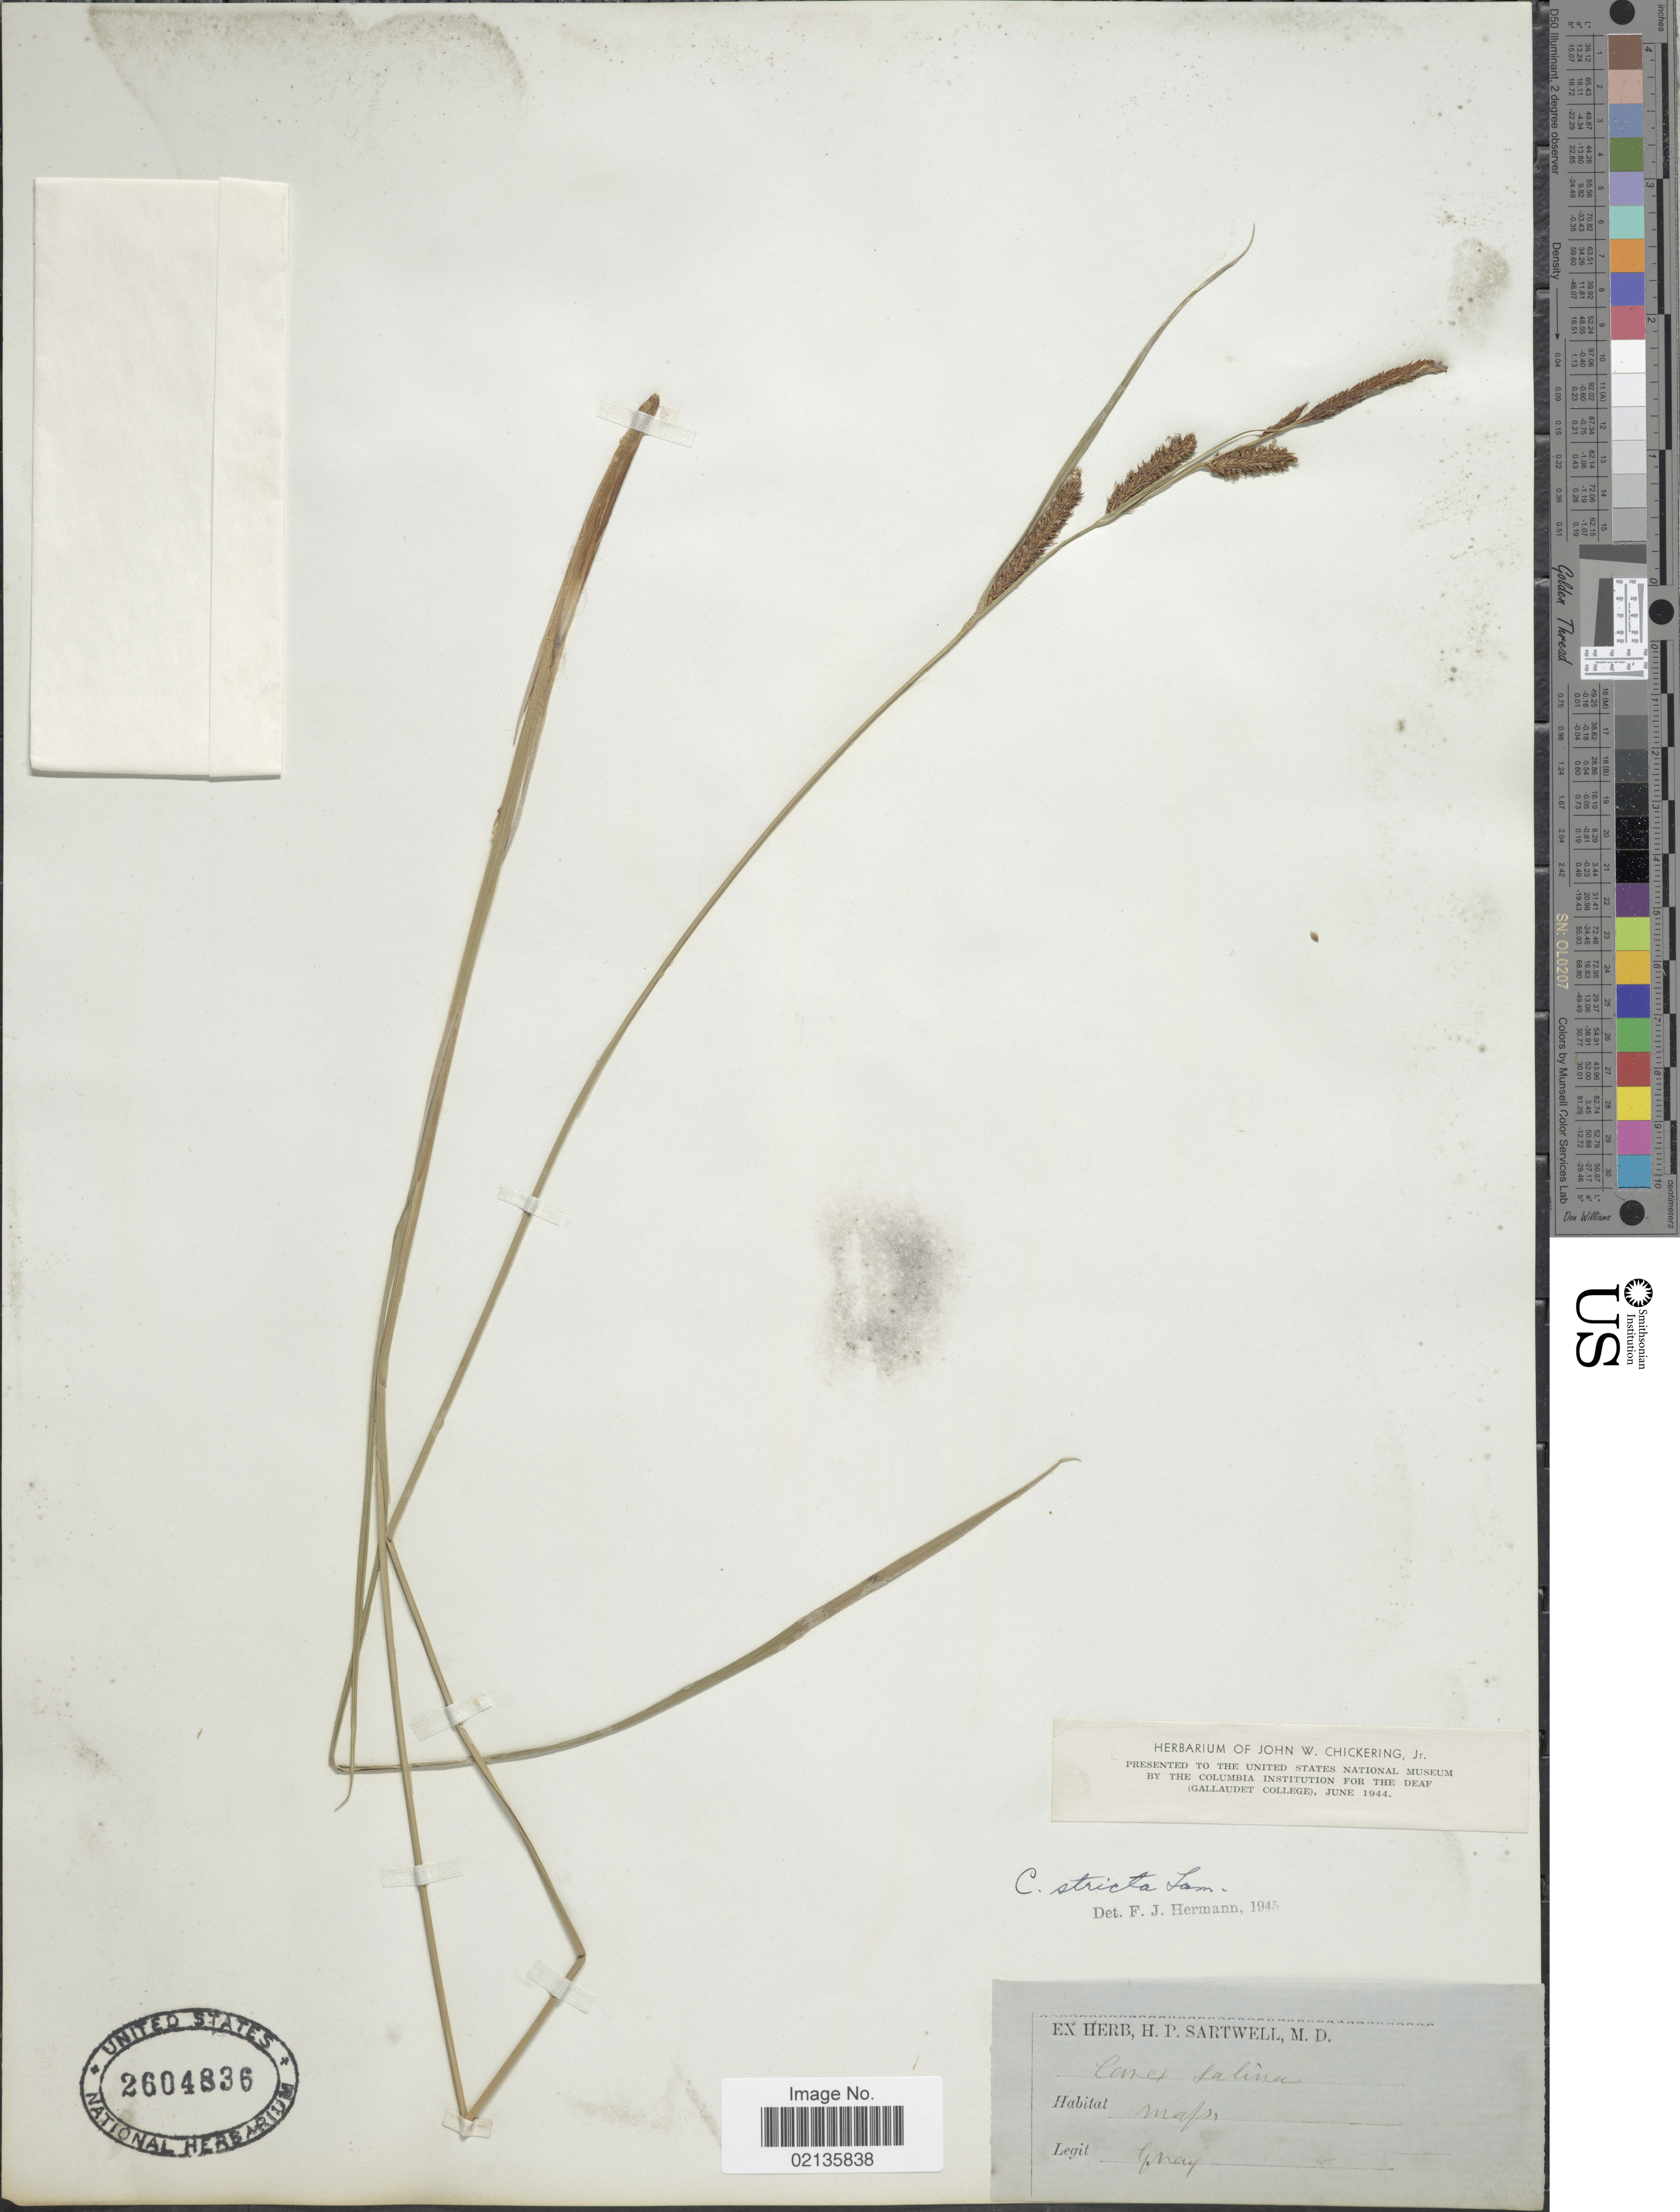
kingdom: Plantae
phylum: Tracheophyta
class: Liliopsida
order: Poales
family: Cyperaceae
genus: Carex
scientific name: Carex stricta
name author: Lam.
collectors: -- Gray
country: United States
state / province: Massachusetts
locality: Mass.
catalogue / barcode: US 2604836